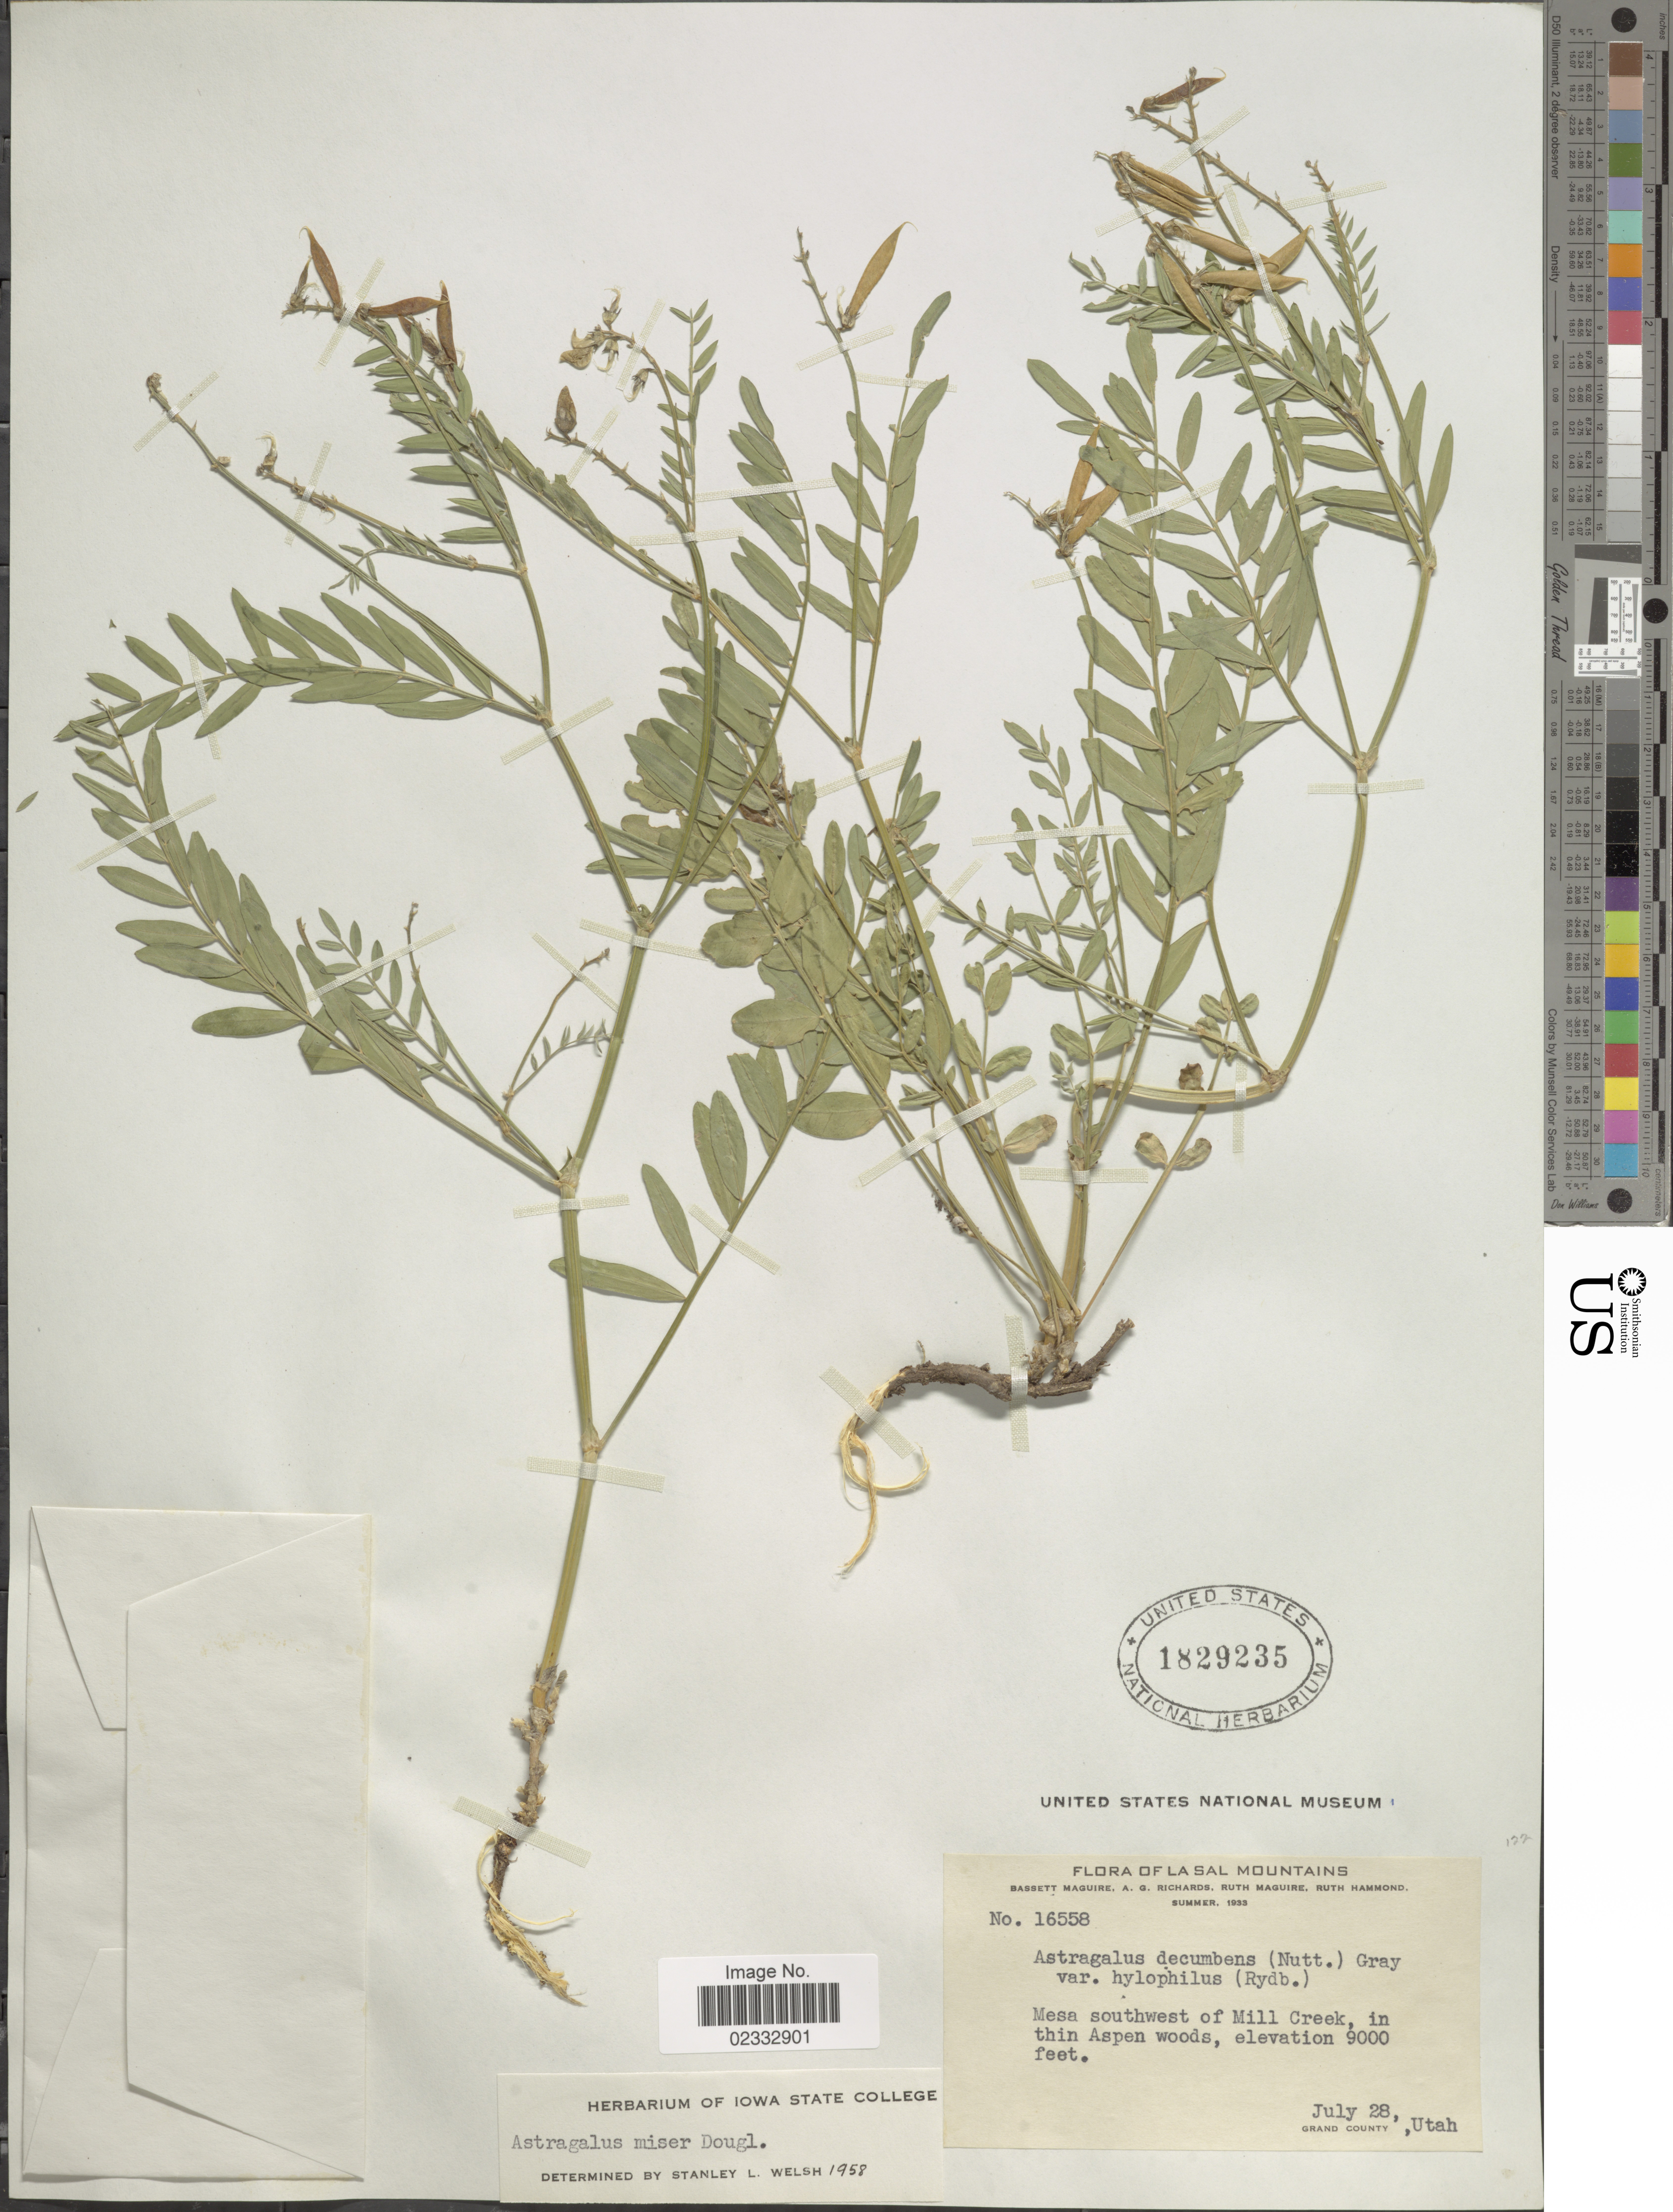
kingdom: Plantae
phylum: Tracheophyta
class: Magnoliopsida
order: Fabales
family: Fabaceae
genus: Astragalus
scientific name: Astragalus miser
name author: Douglas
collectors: B. Maguire, A. Richards, R. R. Maguire & R. Hammond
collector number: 16558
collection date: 1933-07-28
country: United States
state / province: Utah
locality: Mesa southwest of Mill Creek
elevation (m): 2743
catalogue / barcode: US 1829235